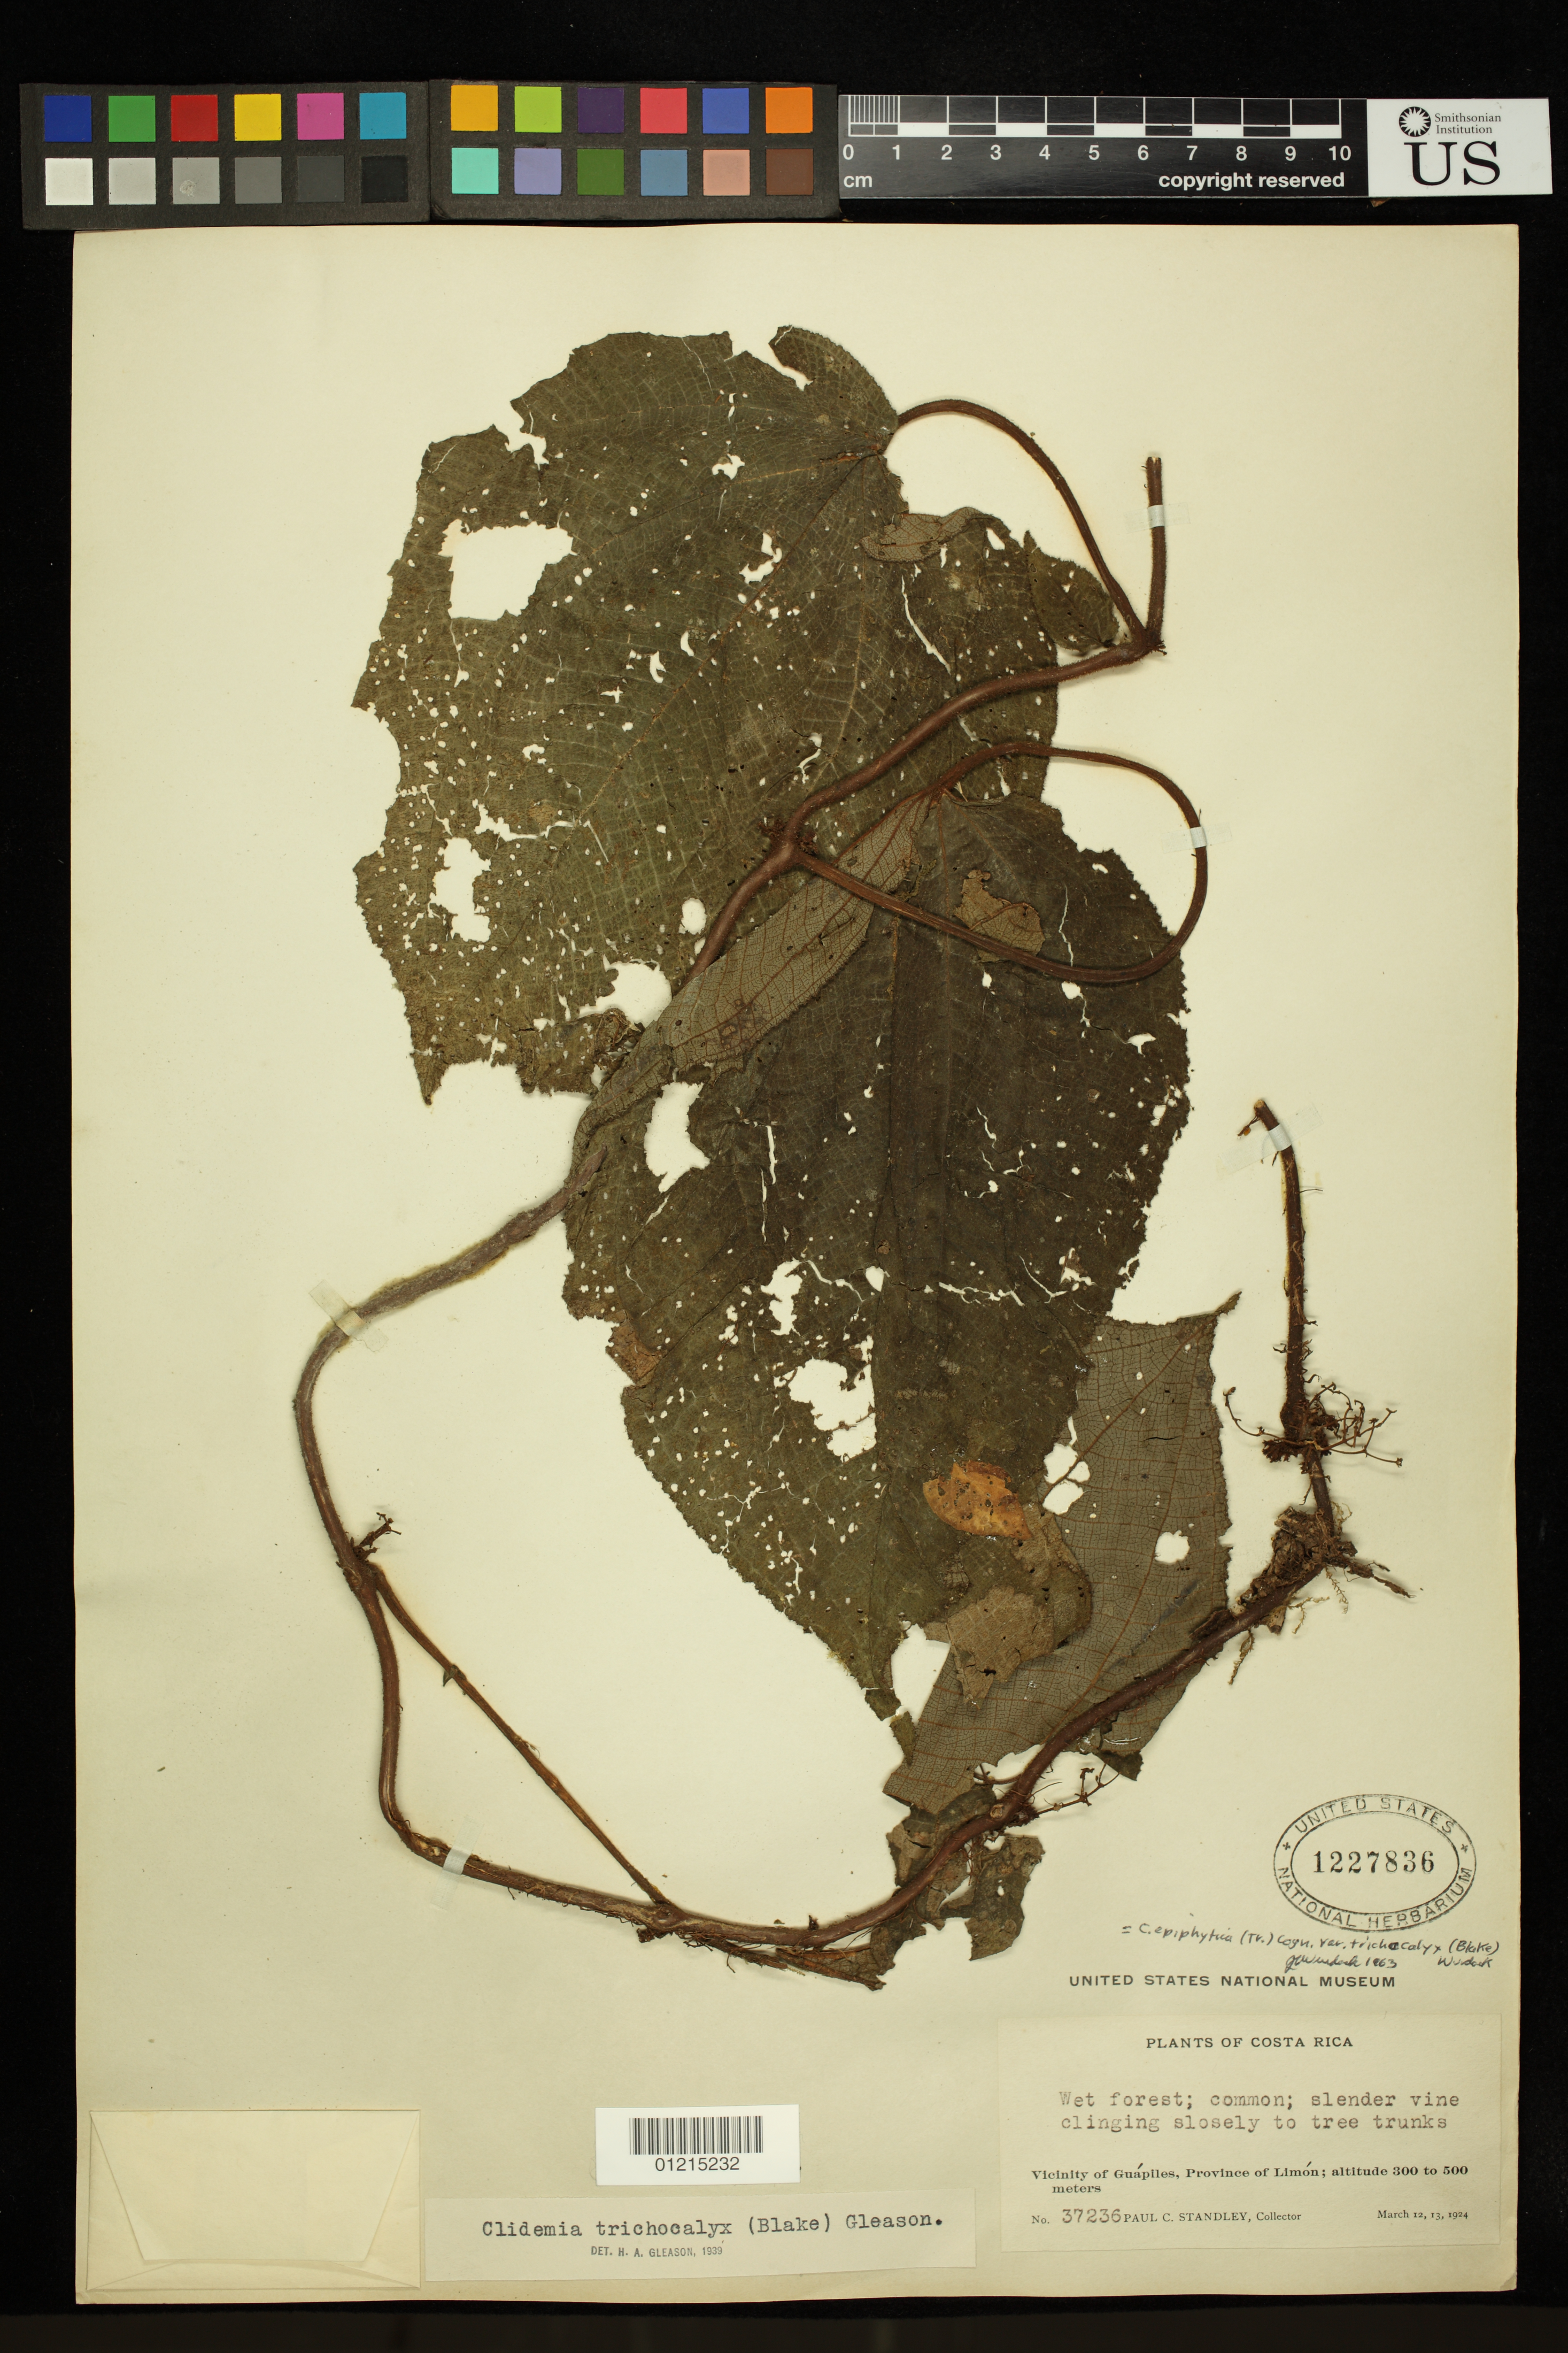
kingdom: Plantae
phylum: Tracheophyta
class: Magnoliopsida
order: Myrtales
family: Melastomataceae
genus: Clidemia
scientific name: Clidemia epiphytica var. trichocalyx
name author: (S.F. Blake) Wurdack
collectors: P. C. Standley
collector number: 37236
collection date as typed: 12 Mar 1924 and 13 Mar 1924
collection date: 1924-03-12,1924-03-13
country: Costa Rica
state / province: Limón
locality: Vicinity of Guápiles, Province of Limón.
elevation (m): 300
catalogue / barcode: US 1227836